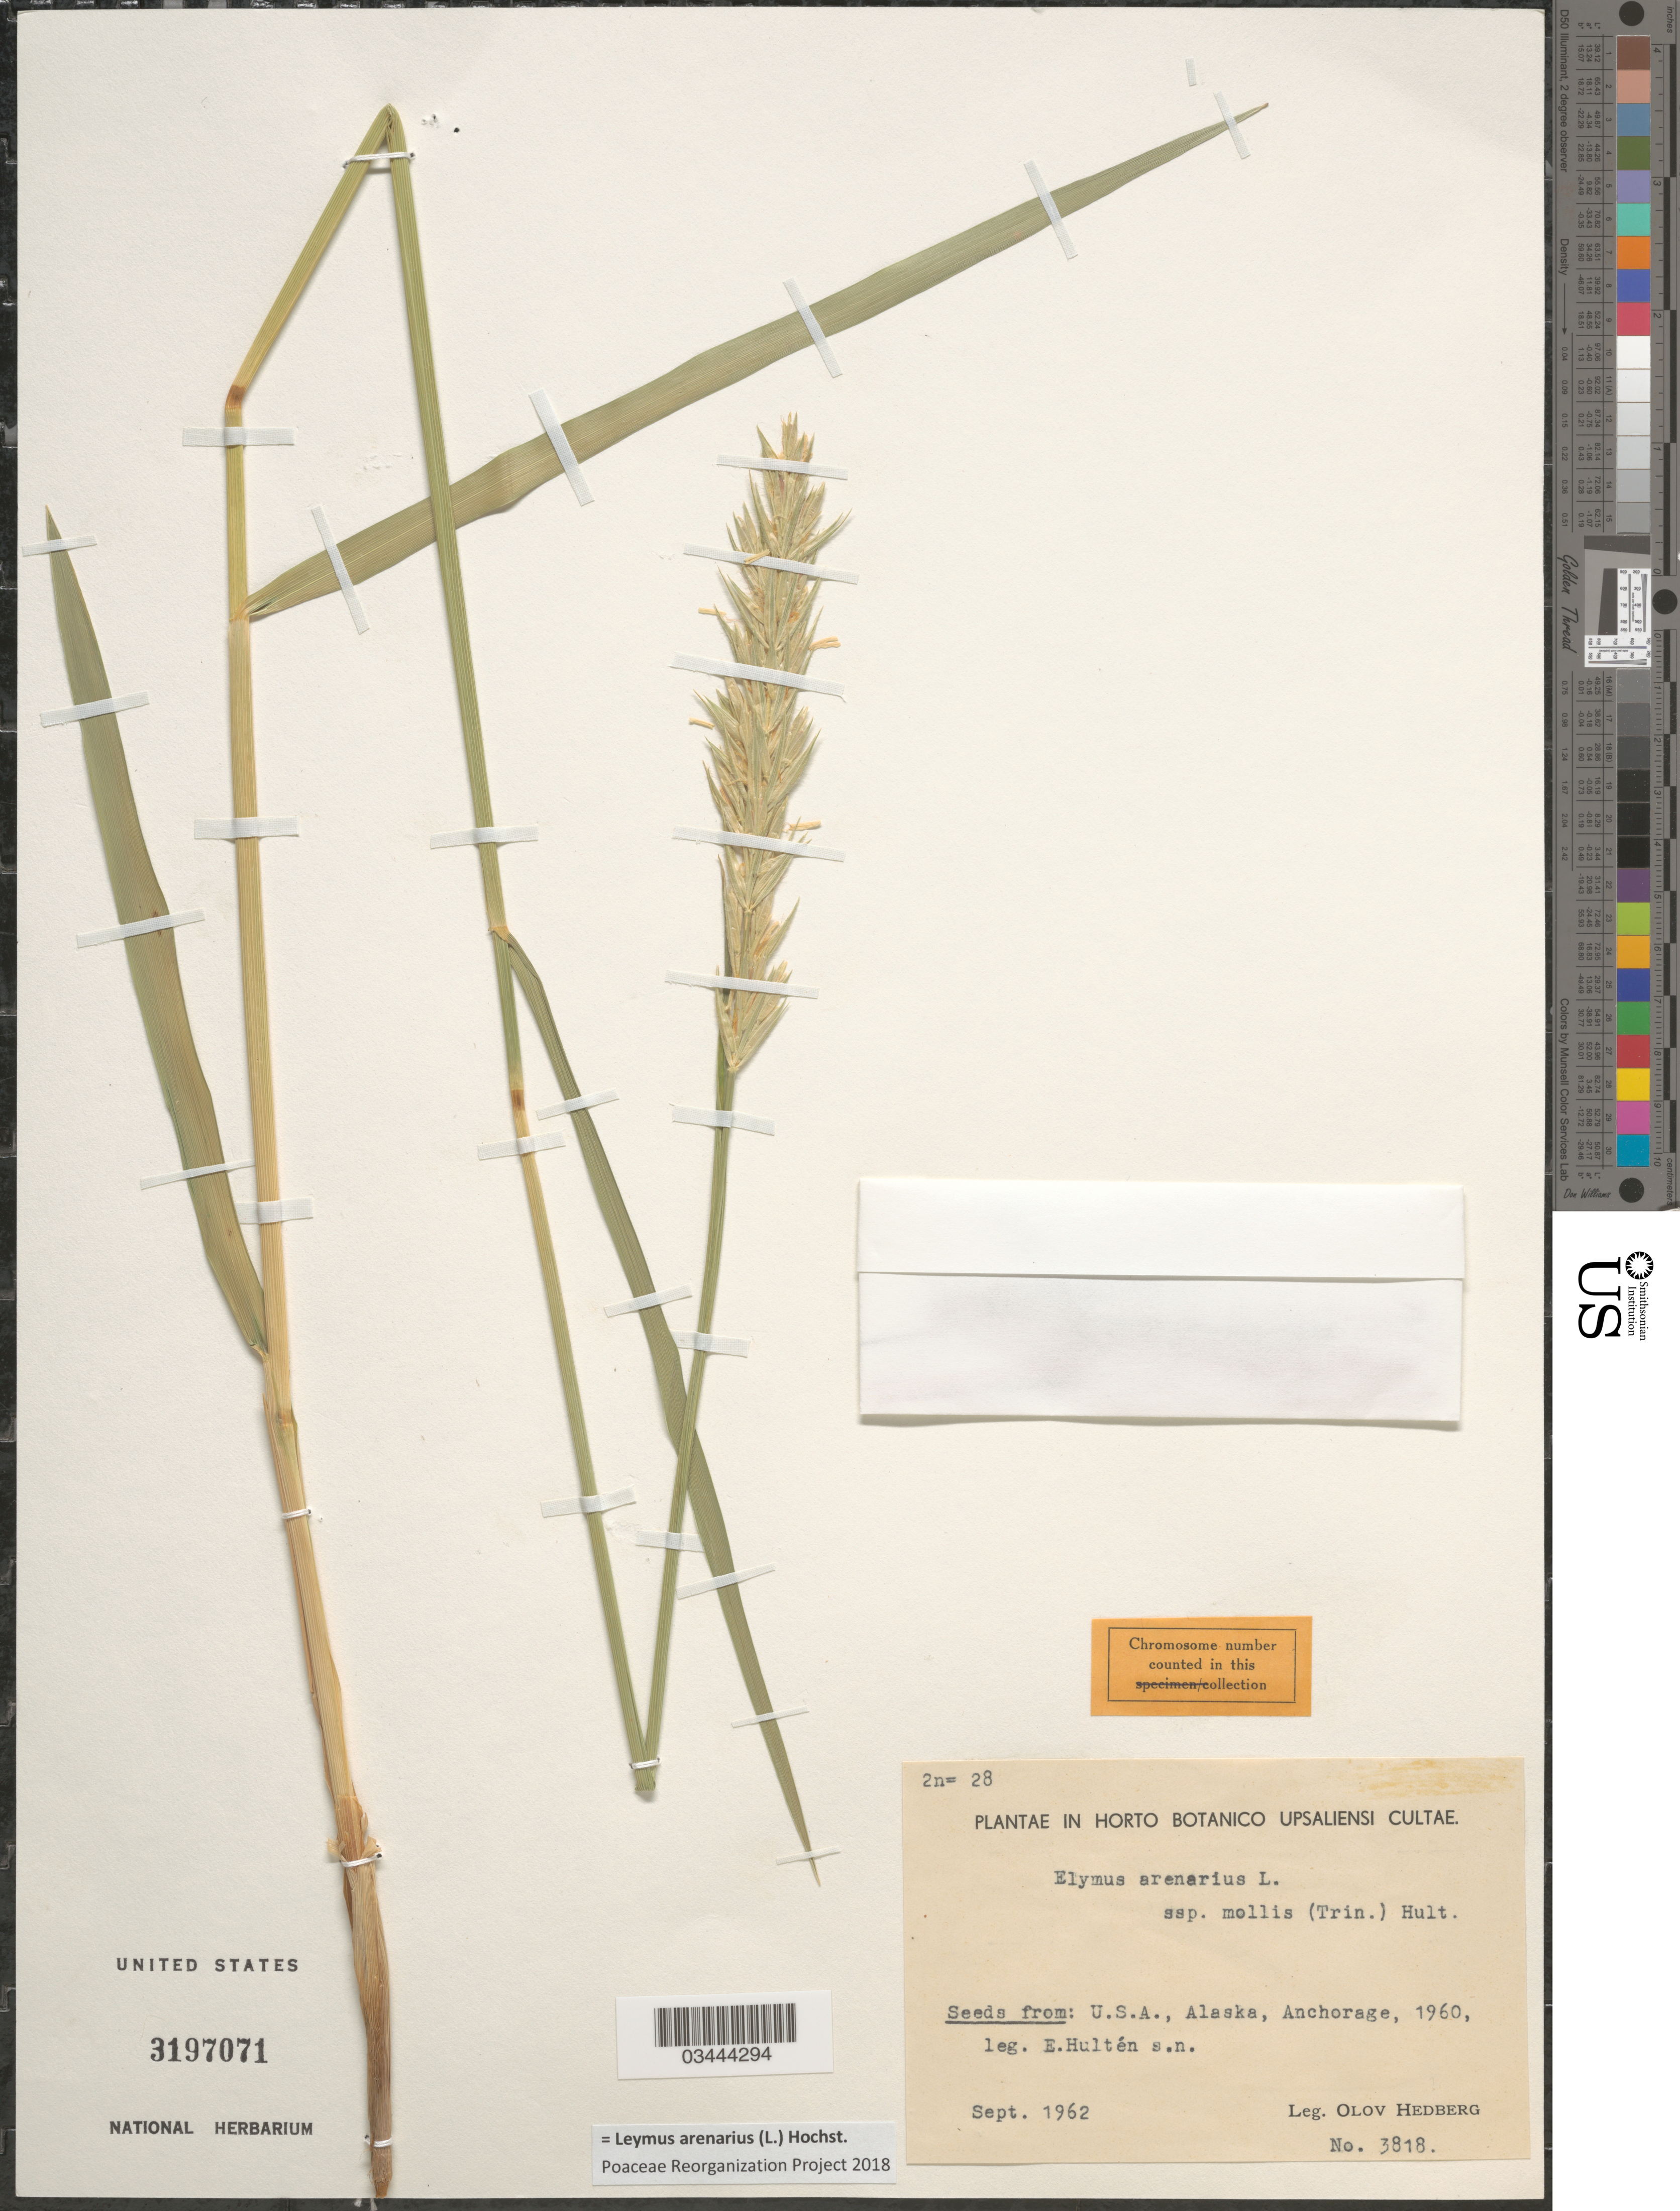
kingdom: Plantae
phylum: Tracheophyta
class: Liliopsida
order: Poales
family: Poaceae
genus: Leymus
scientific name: Leymus arenarius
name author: (L.) Hochst.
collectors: O. Hedberg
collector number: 3818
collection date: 1962-09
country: Sweden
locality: In Horto Botanico Upsaliensi cultae.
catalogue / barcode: US 3197071